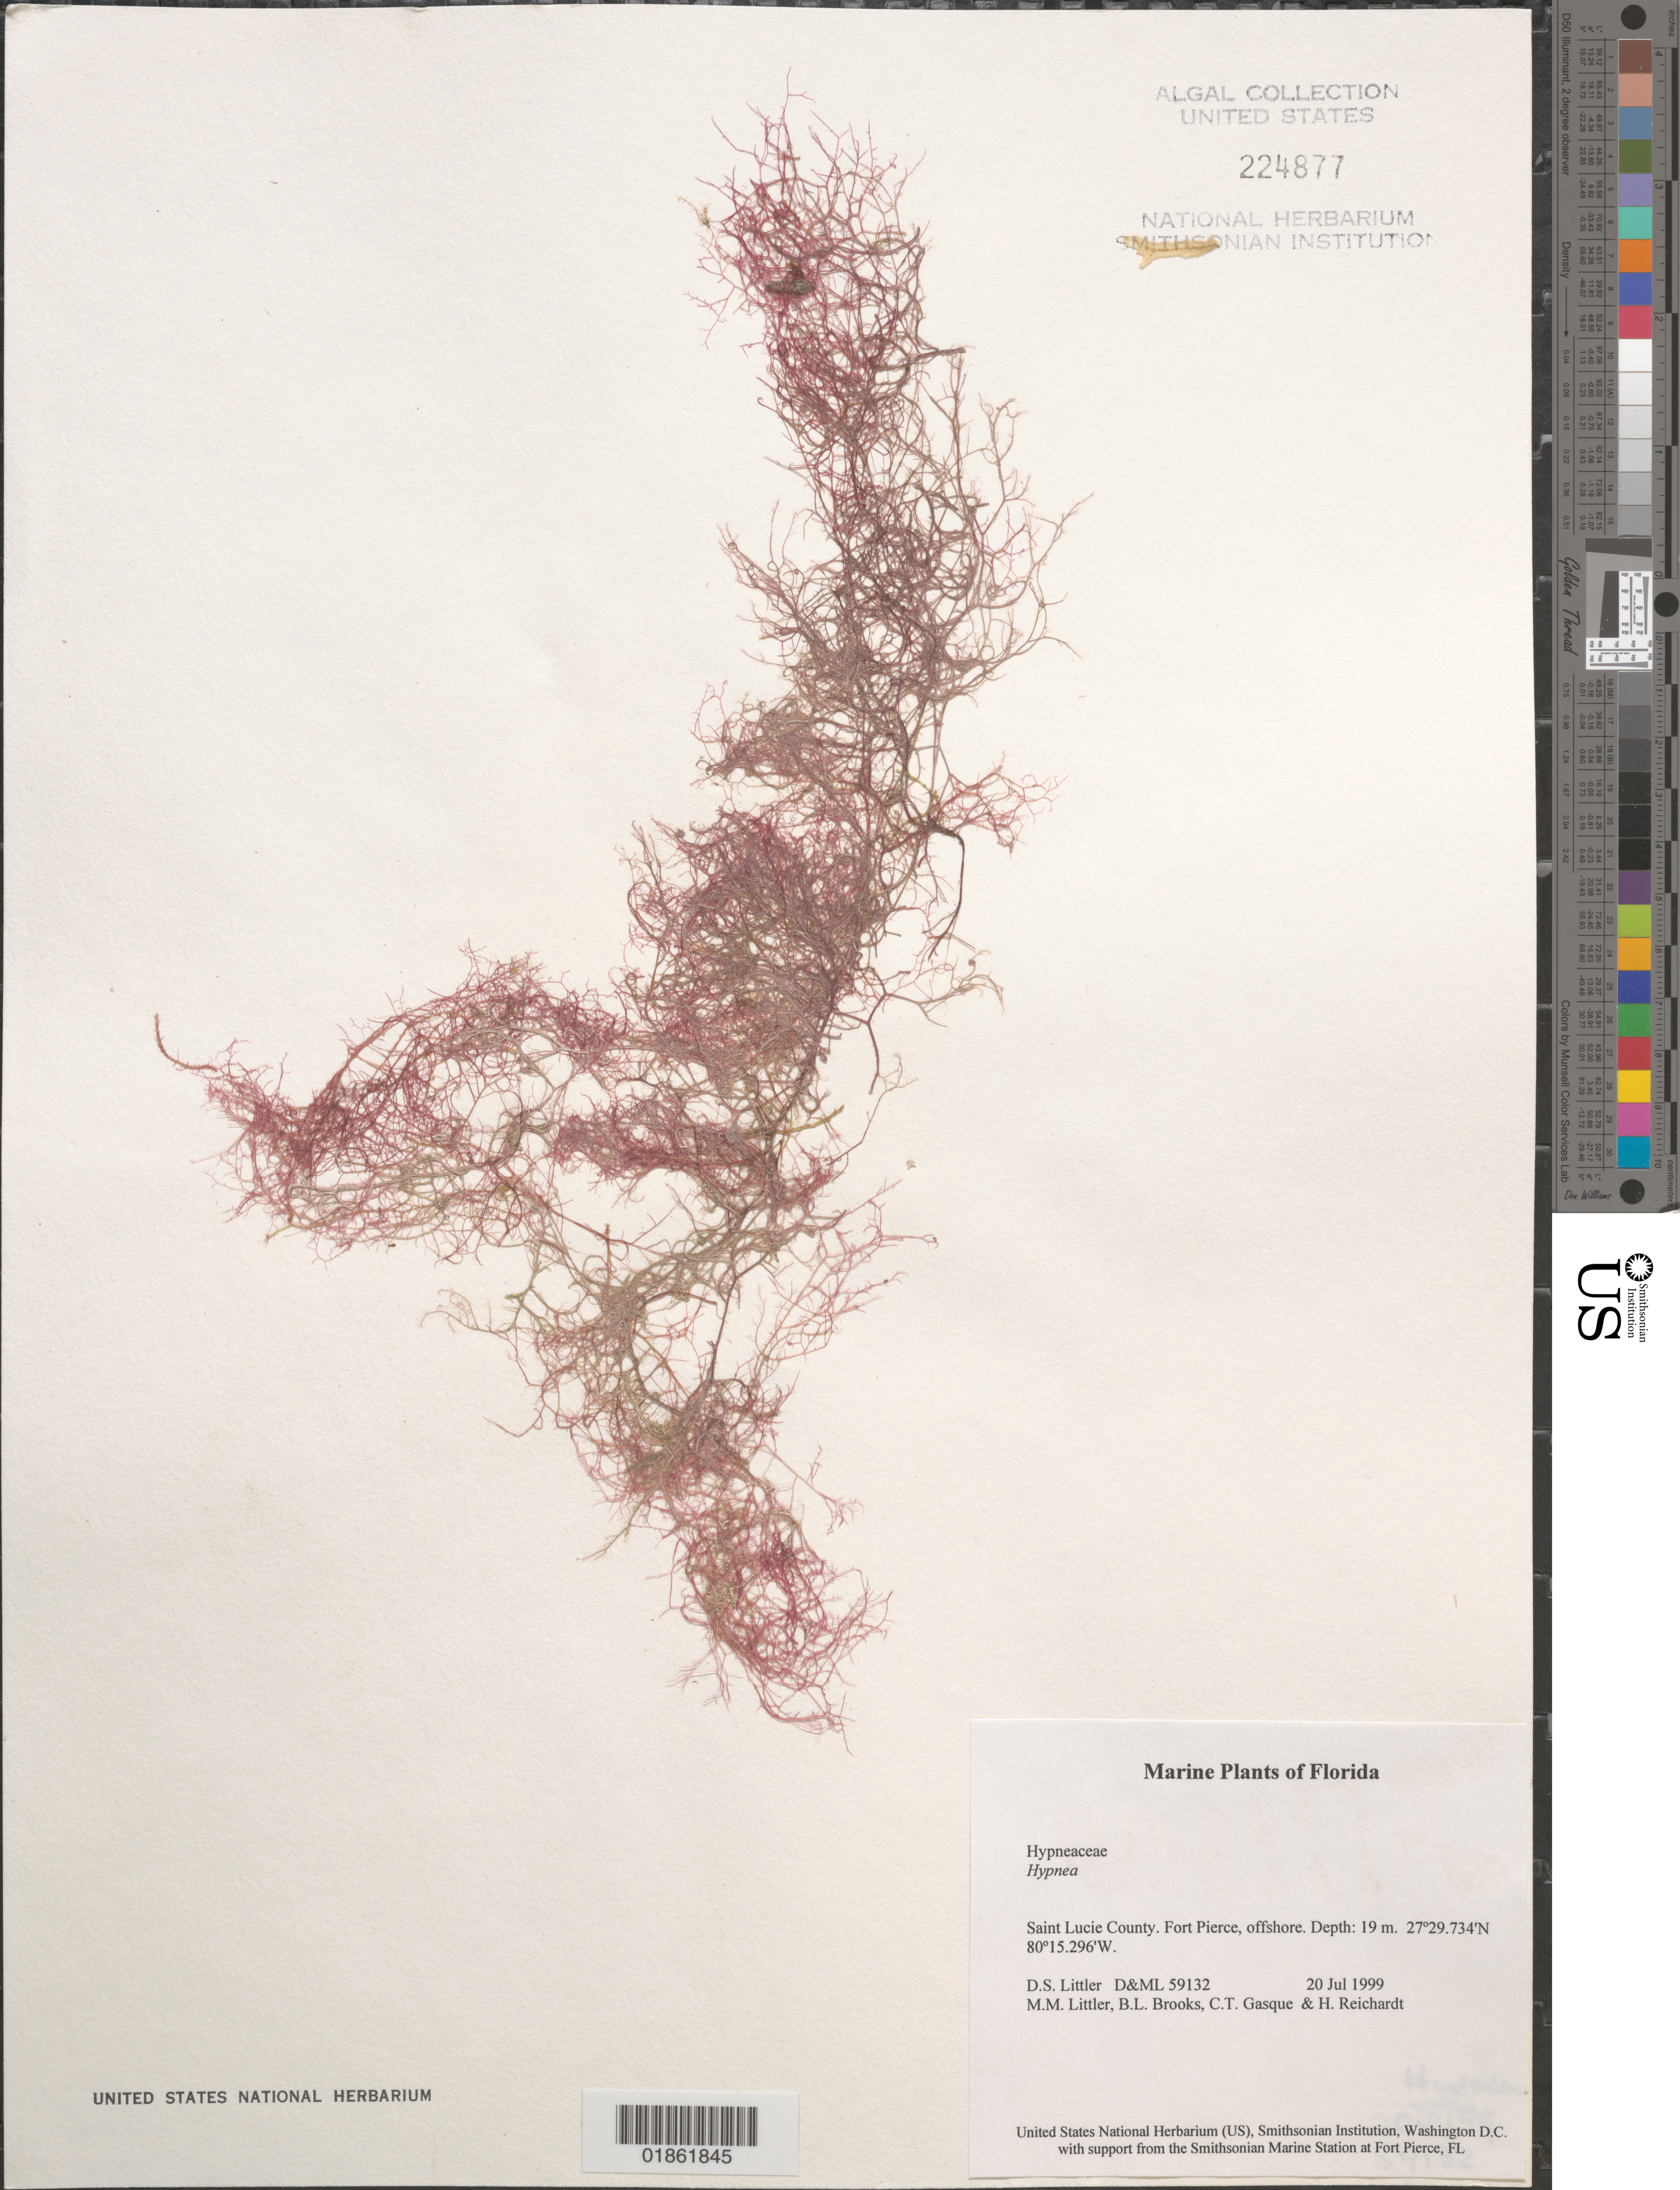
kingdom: Plantae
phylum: Rhodophyta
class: Florideophyceae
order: Gigartinales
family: Cystocloniaceae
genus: Hypnea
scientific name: Hypnea sp.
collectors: D. S. Littler, M. M. Littler & C. Gasque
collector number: D&ML 59132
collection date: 1999-07-20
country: United States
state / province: Florida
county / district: Saint Lucie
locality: Fort Pierce.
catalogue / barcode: US 224877